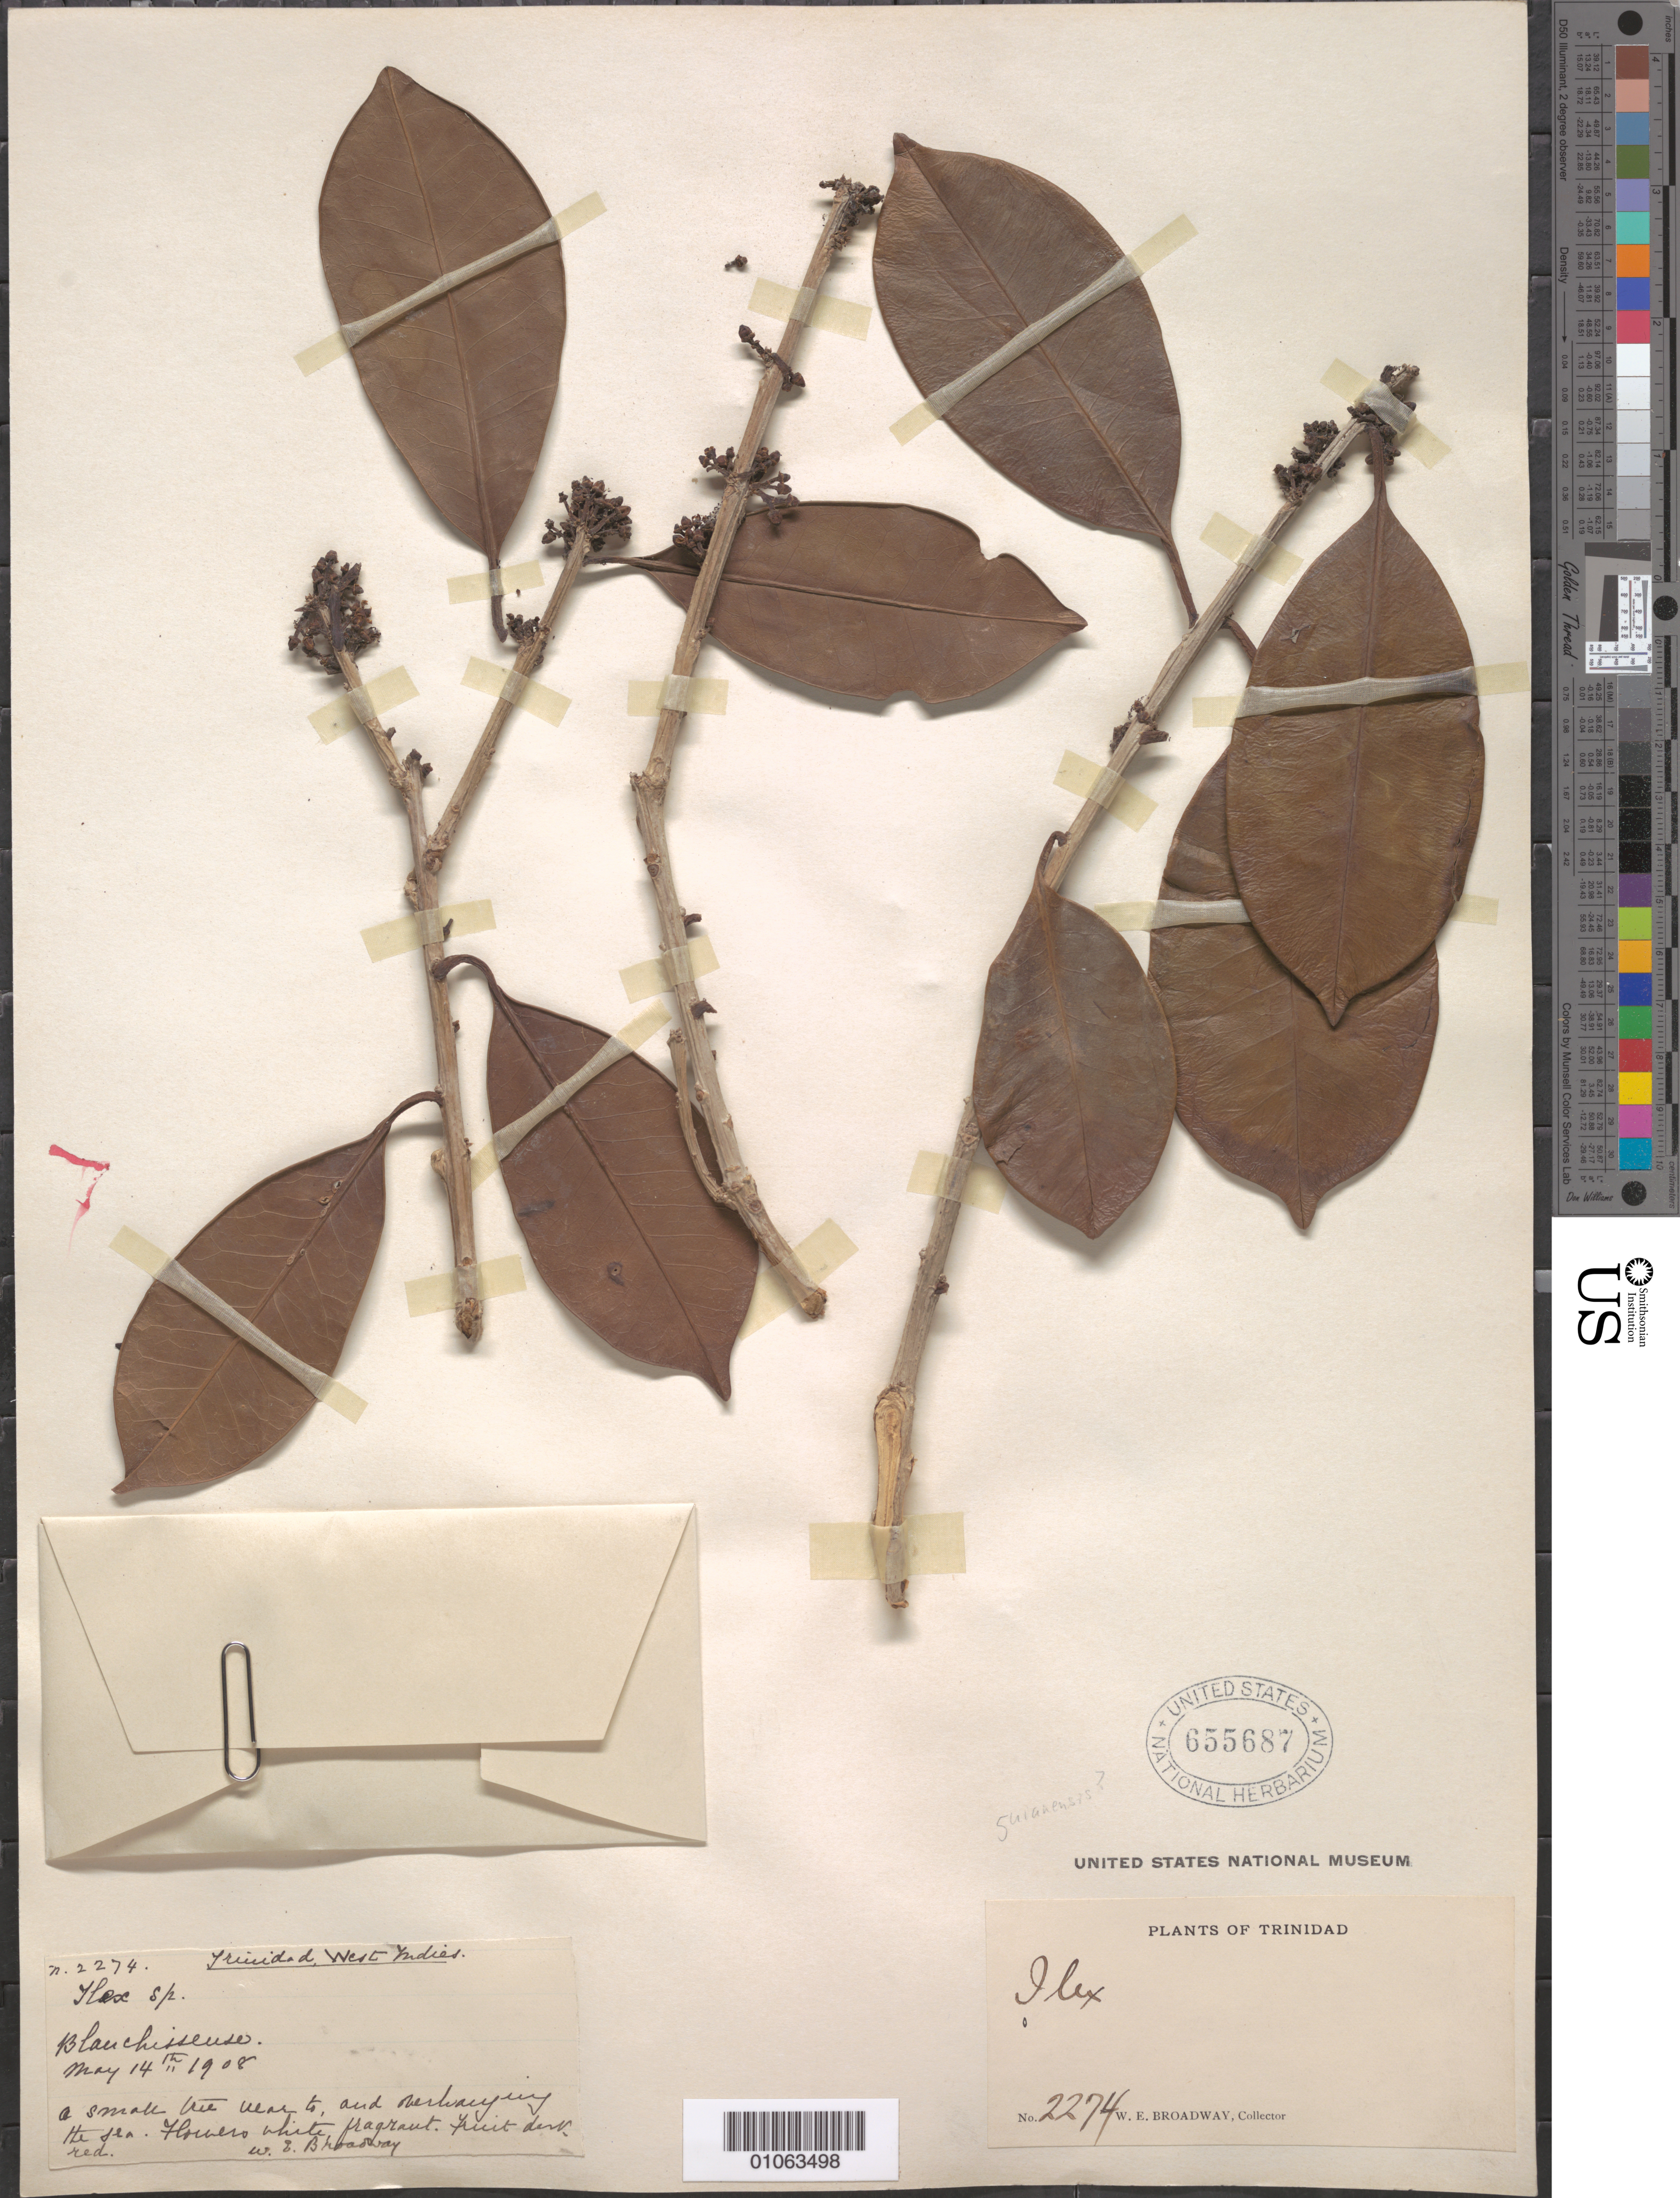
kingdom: Plantae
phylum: Tracheophyta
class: Magnoliopsida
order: Aquifoliales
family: Aquifoliaceae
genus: Ilex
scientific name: Ilex sp.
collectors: W. E. Broadway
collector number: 2274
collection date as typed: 14 May 1908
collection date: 1908-05-14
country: Trinidad and Tobago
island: Trinidad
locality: West Indios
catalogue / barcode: US 655687